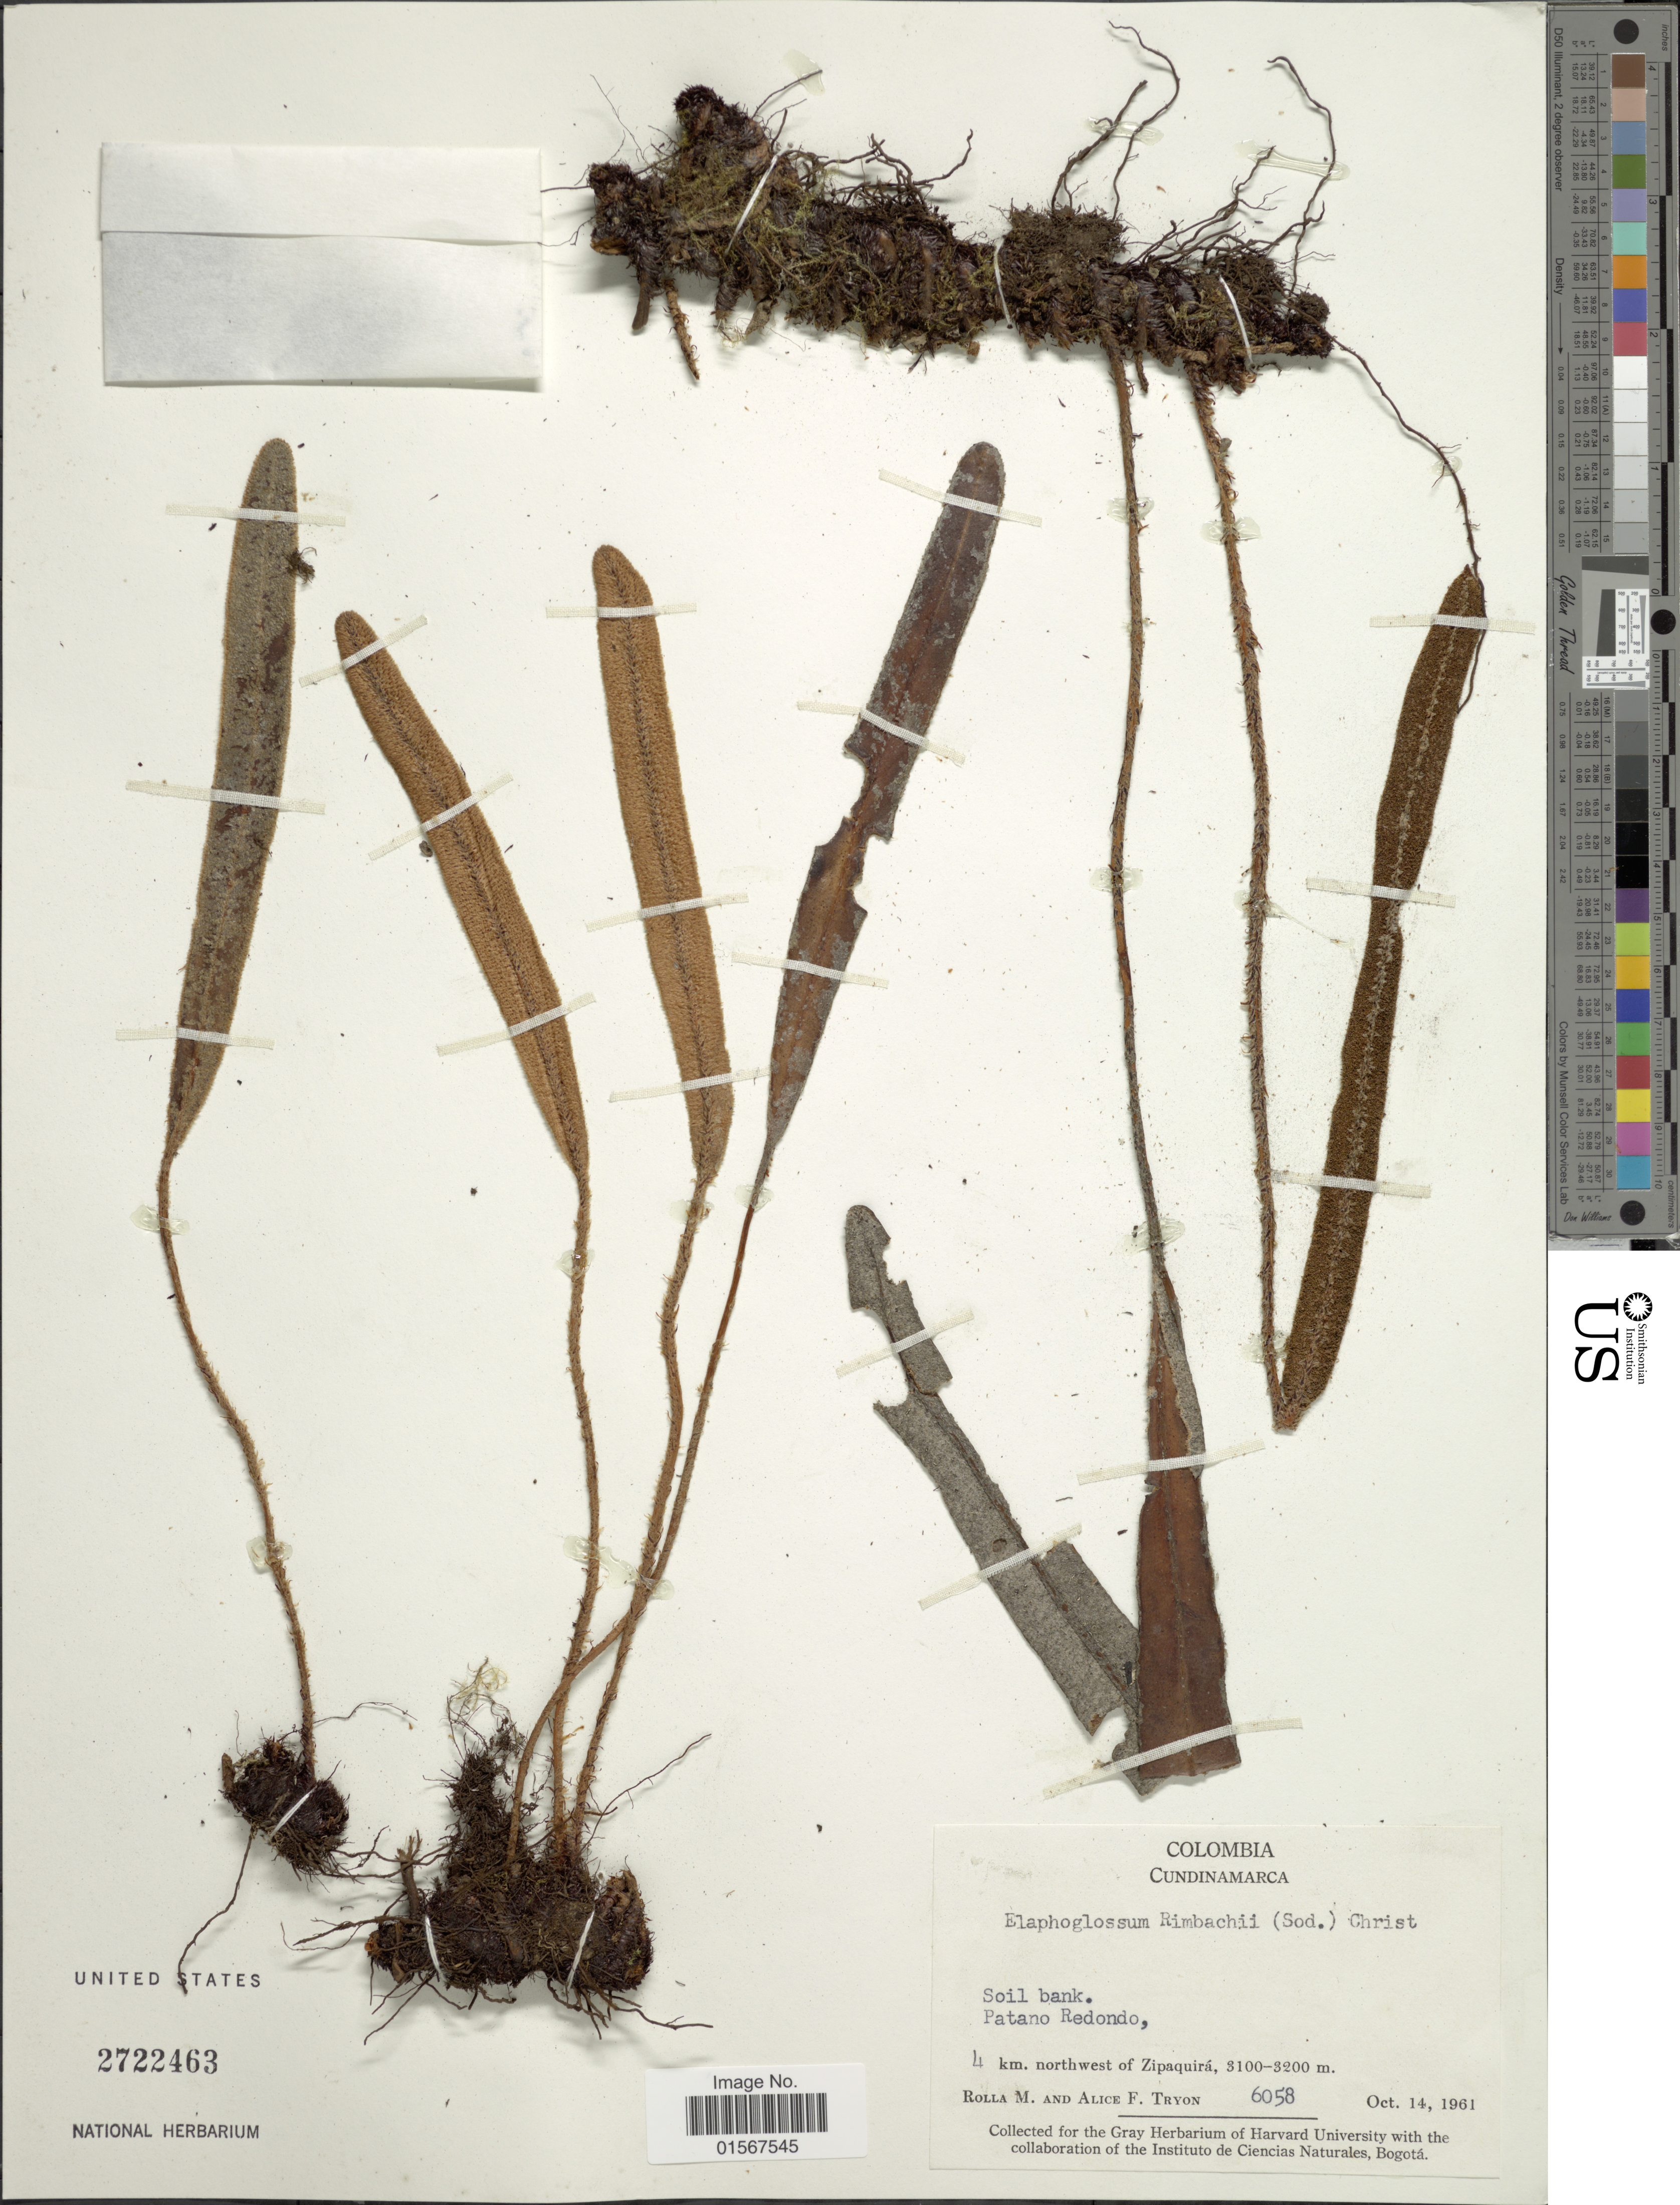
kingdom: Plantae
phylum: Tracheophyta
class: Polypodiopsida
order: Polypodiales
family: Dryopteridaceae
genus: Elaphoglossum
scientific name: Elaphoglossum rimbachii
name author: (Sodiro) Christ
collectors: M. Rolla & A. F. Tryon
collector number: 6058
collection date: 1961-10-14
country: Colombia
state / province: Cundinamarca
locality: Colombia, Cundinmarca, Patano Redondo, 4 km. northwest of Zipaquira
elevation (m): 3100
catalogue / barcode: US 2722463